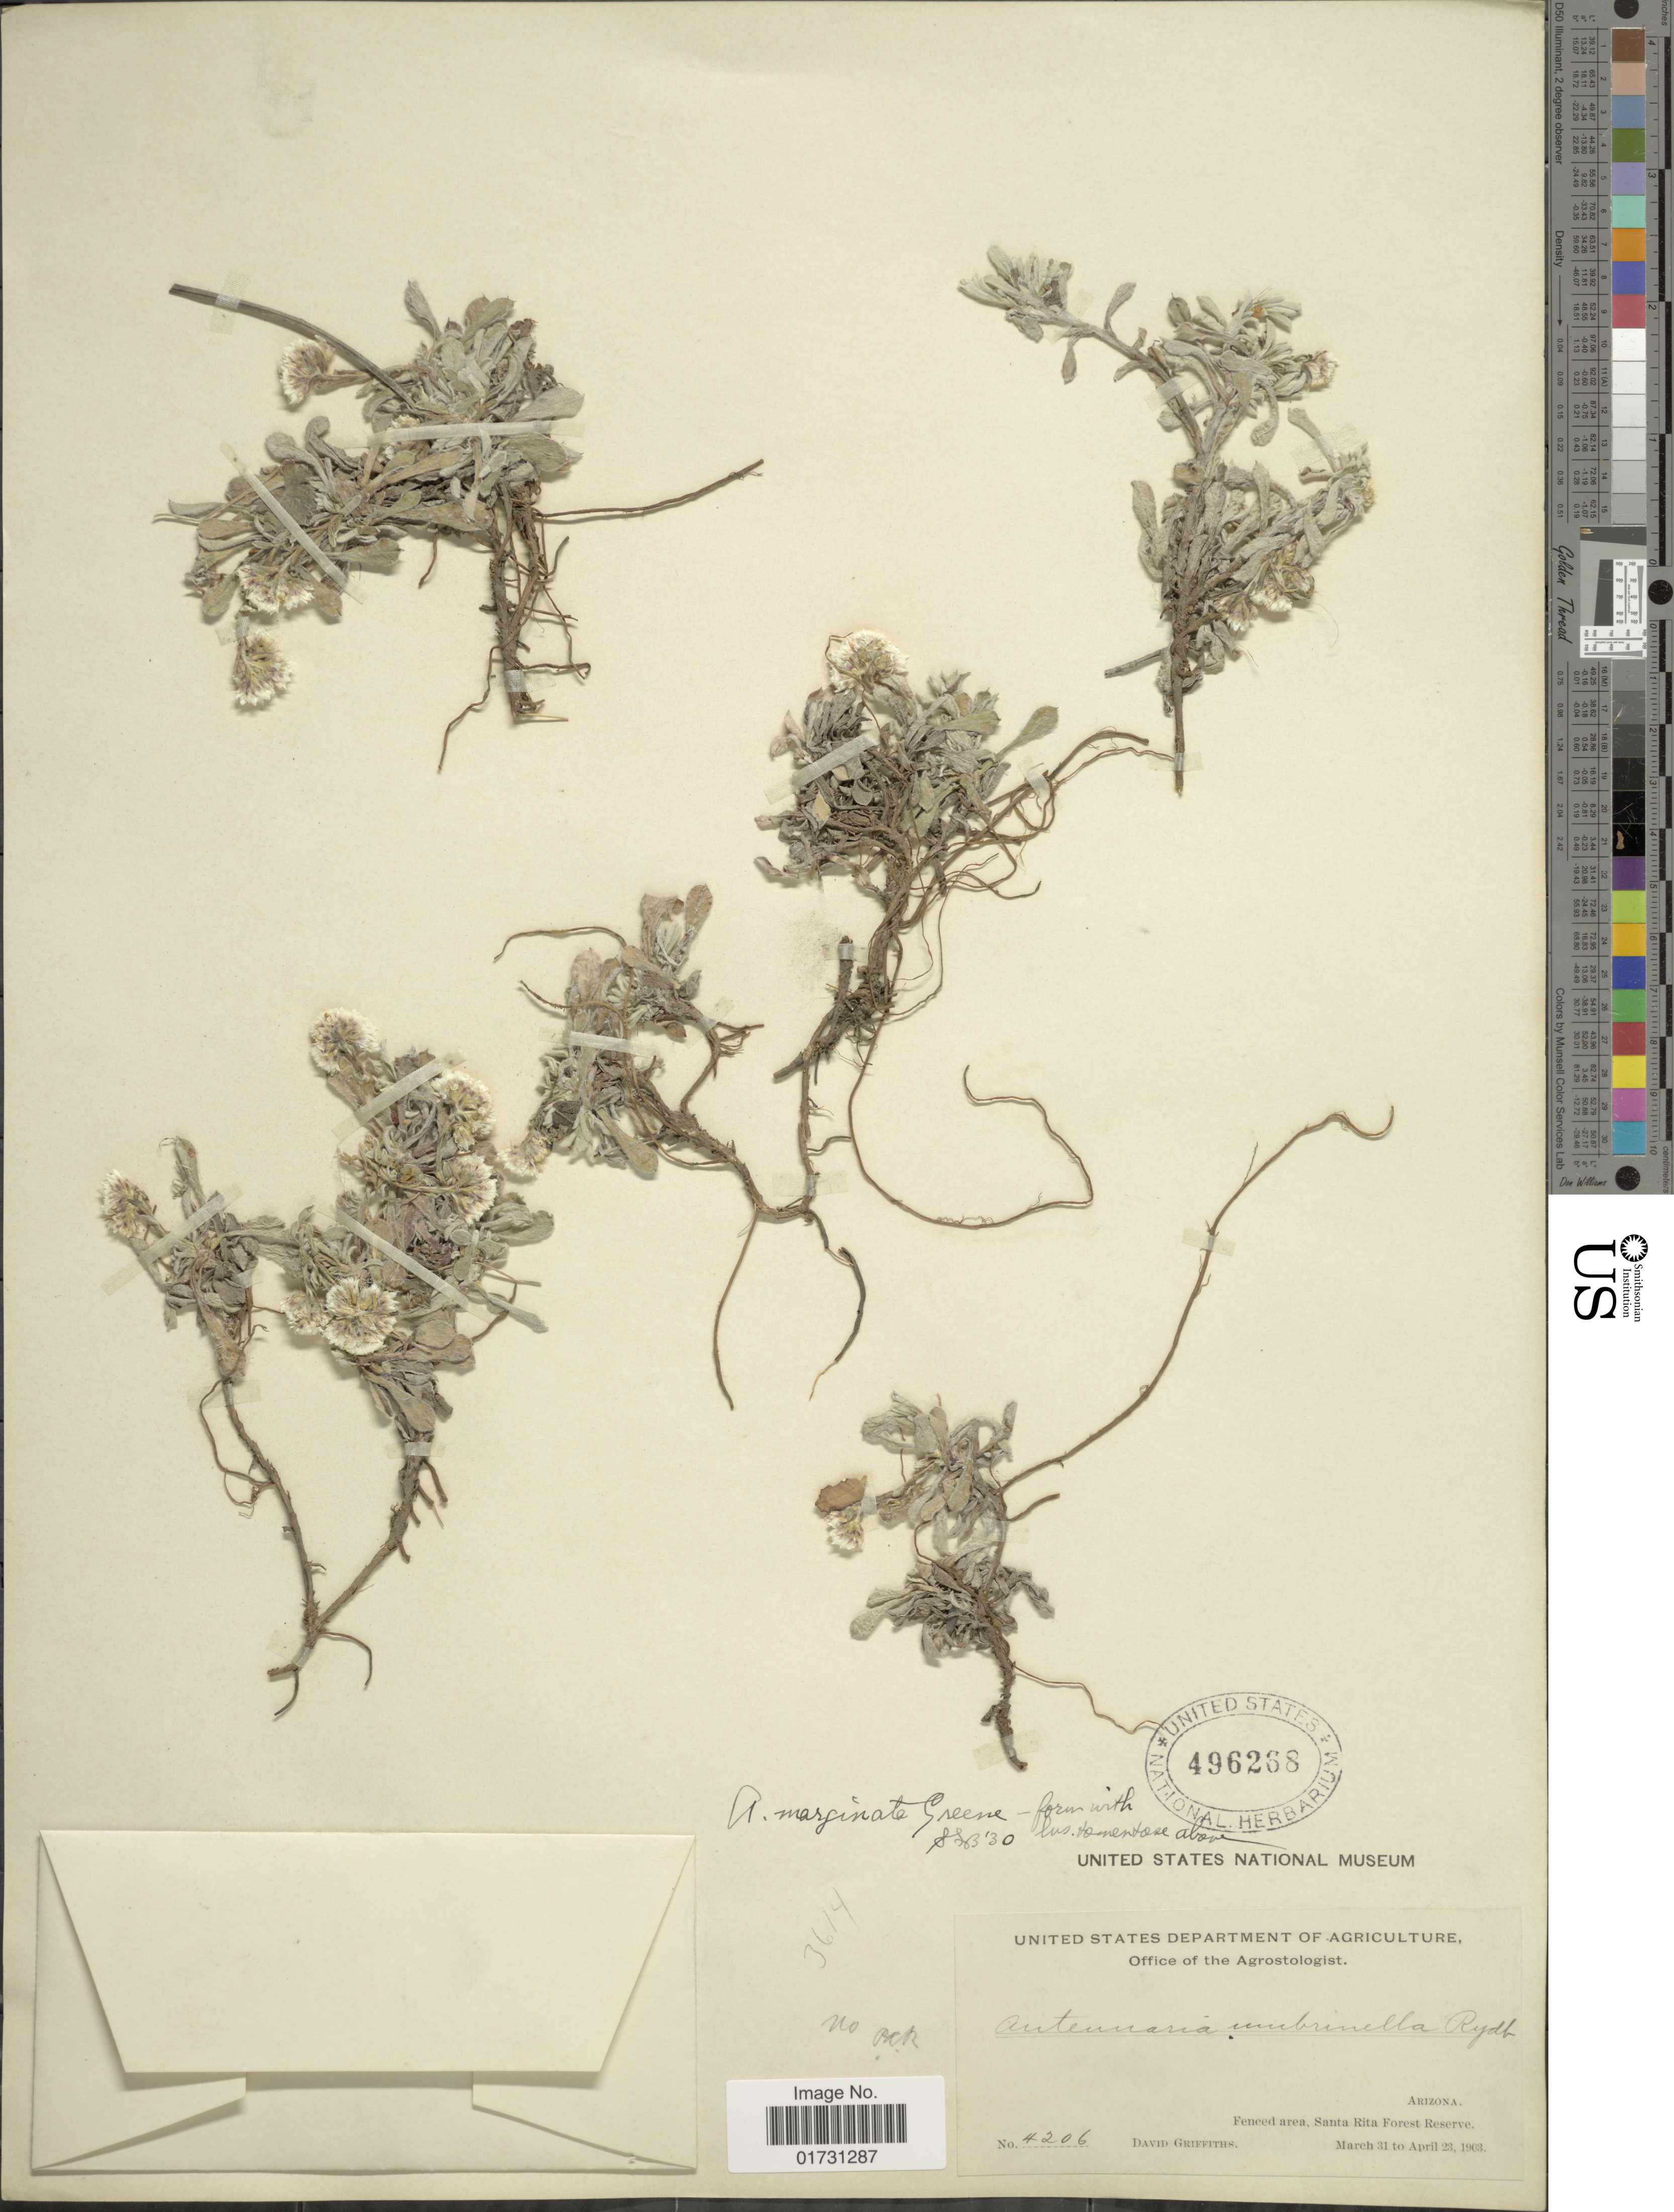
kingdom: Plantae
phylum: Tracheophyta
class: Magnoliopsida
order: Asterales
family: Asteraceae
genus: Antennaria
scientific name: Antennaria marginata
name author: Greene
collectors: D. Griffiths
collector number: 4206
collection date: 1903-03-31/1903-04-23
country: United States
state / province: Arizona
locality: Fenced area, Santa Rita Forest Reserve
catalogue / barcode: US 496268